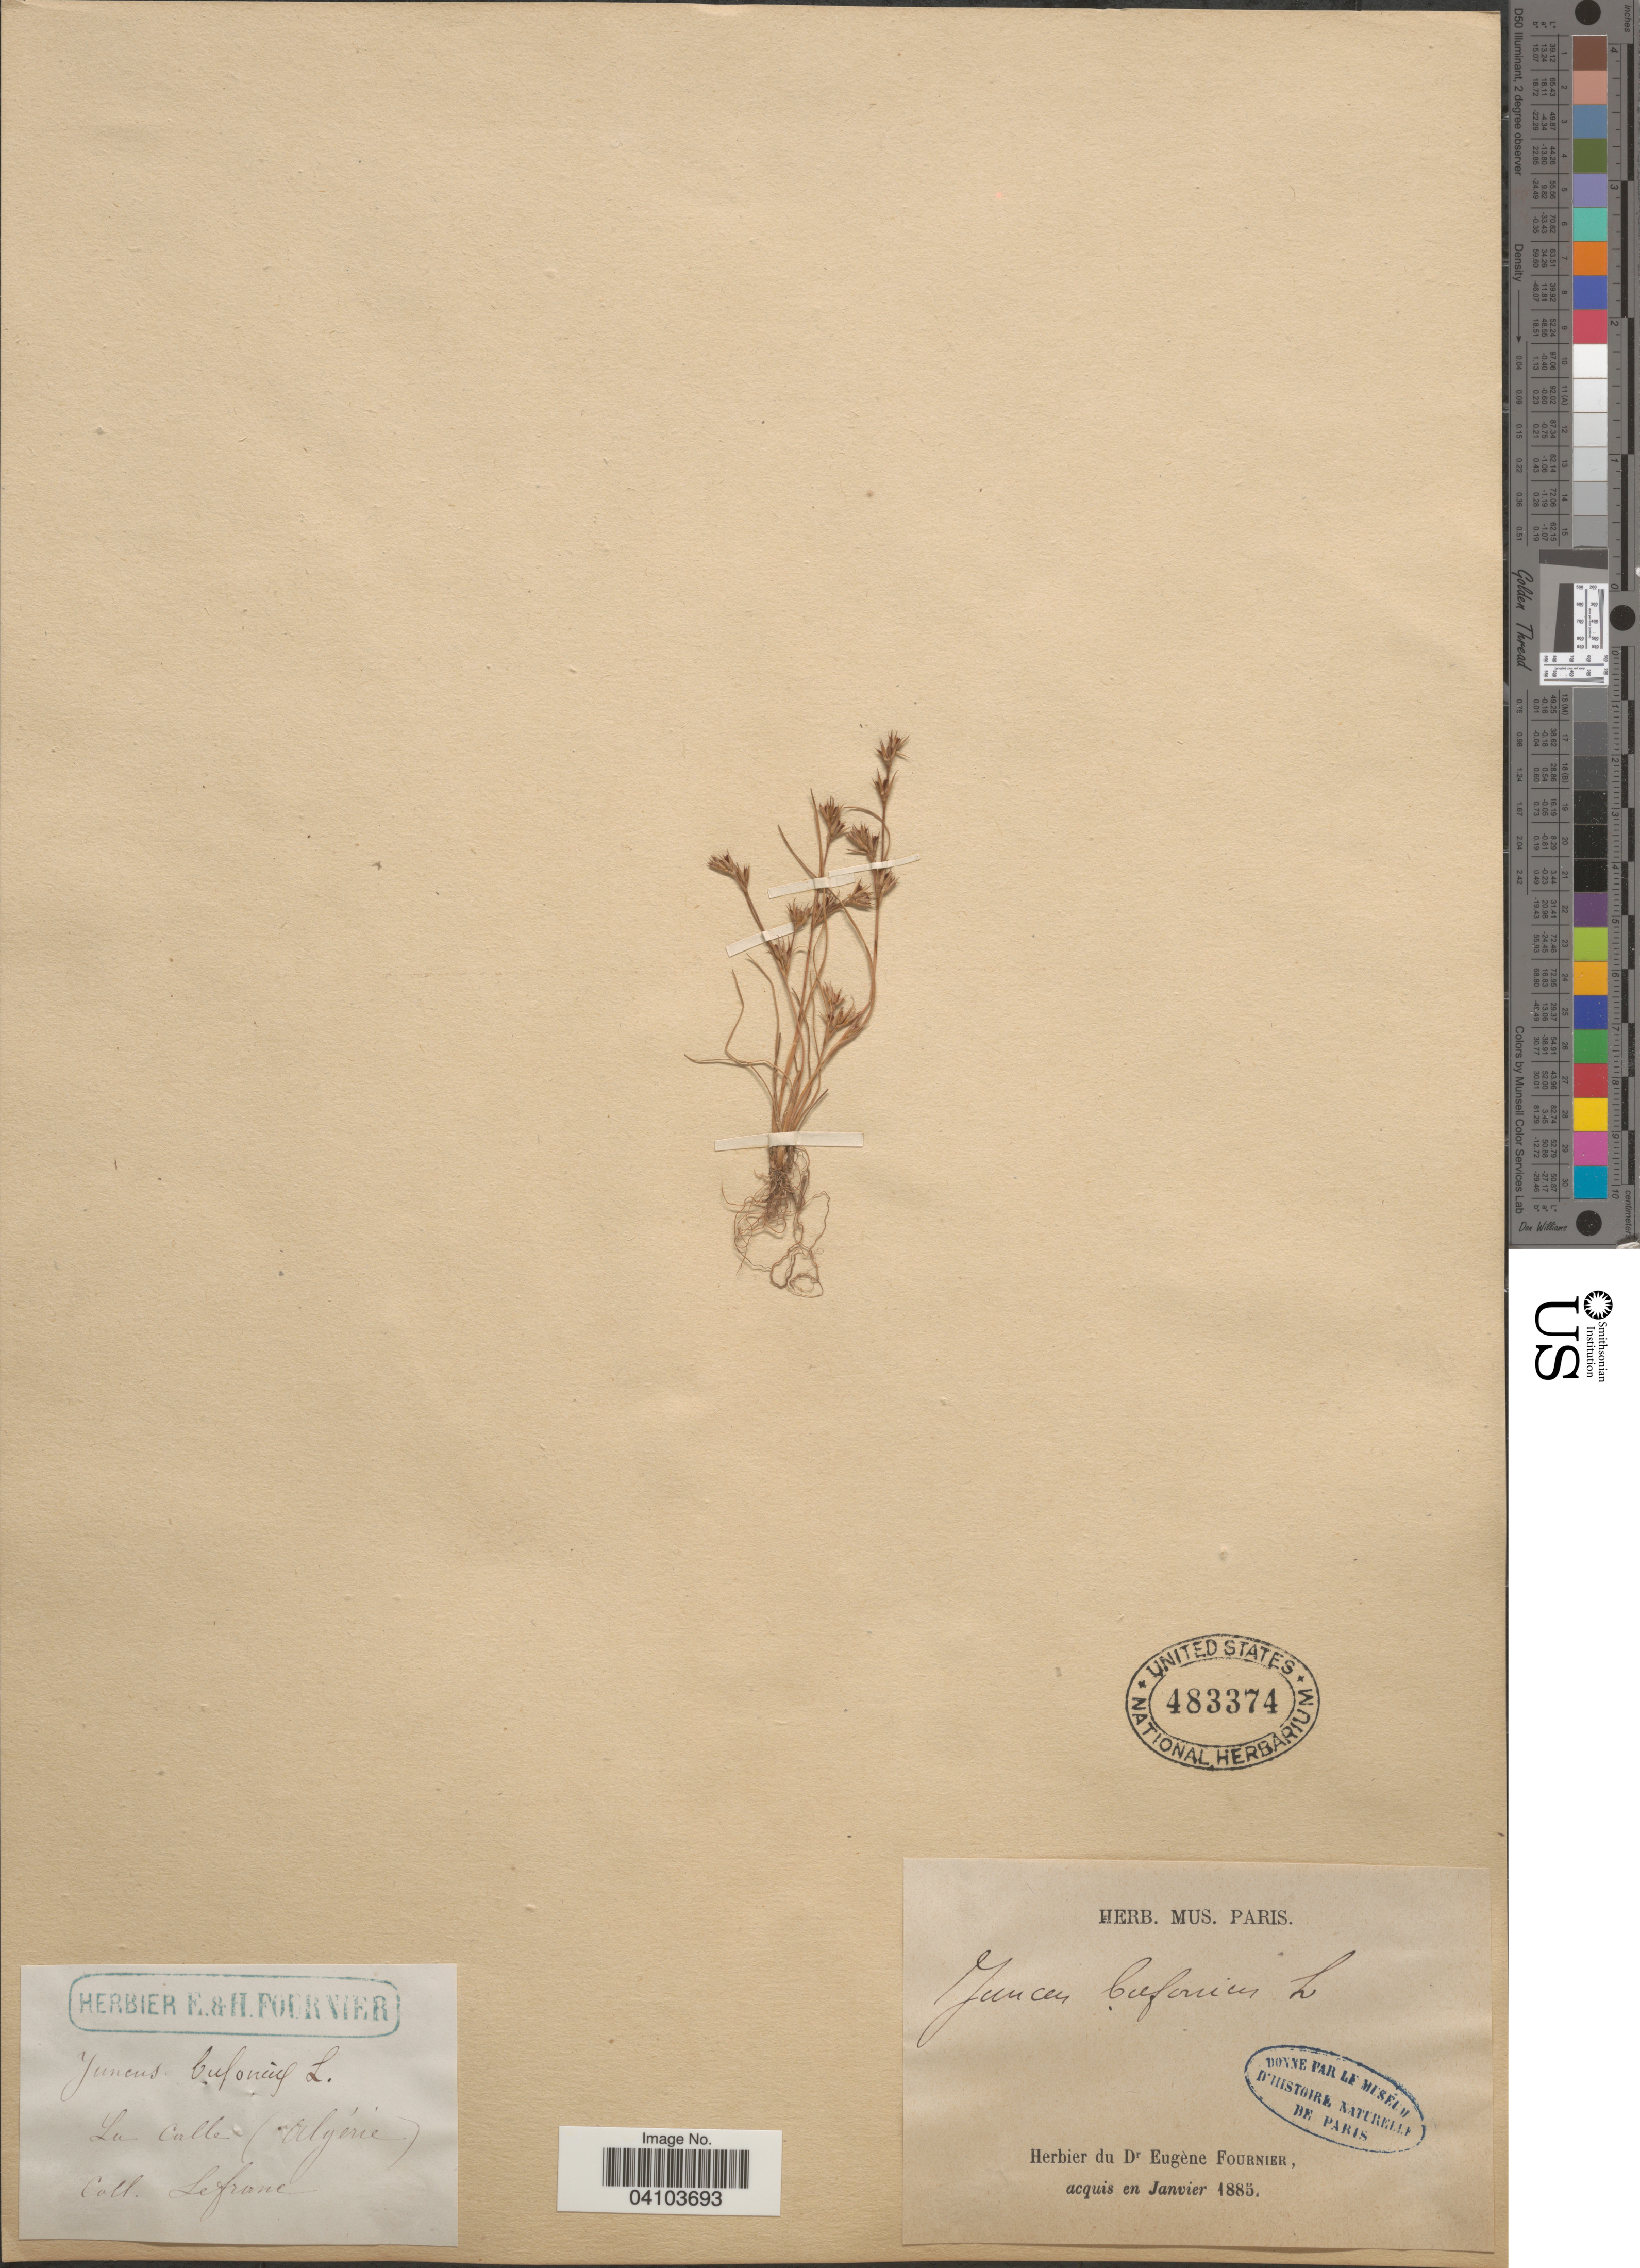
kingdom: Plantae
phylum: Tracheophyta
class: Liliopsida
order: Poales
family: Juncaceae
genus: Juncus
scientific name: Juncus bufonius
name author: L.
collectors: Lefranc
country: Algeria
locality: La Calle.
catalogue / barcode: US 483374